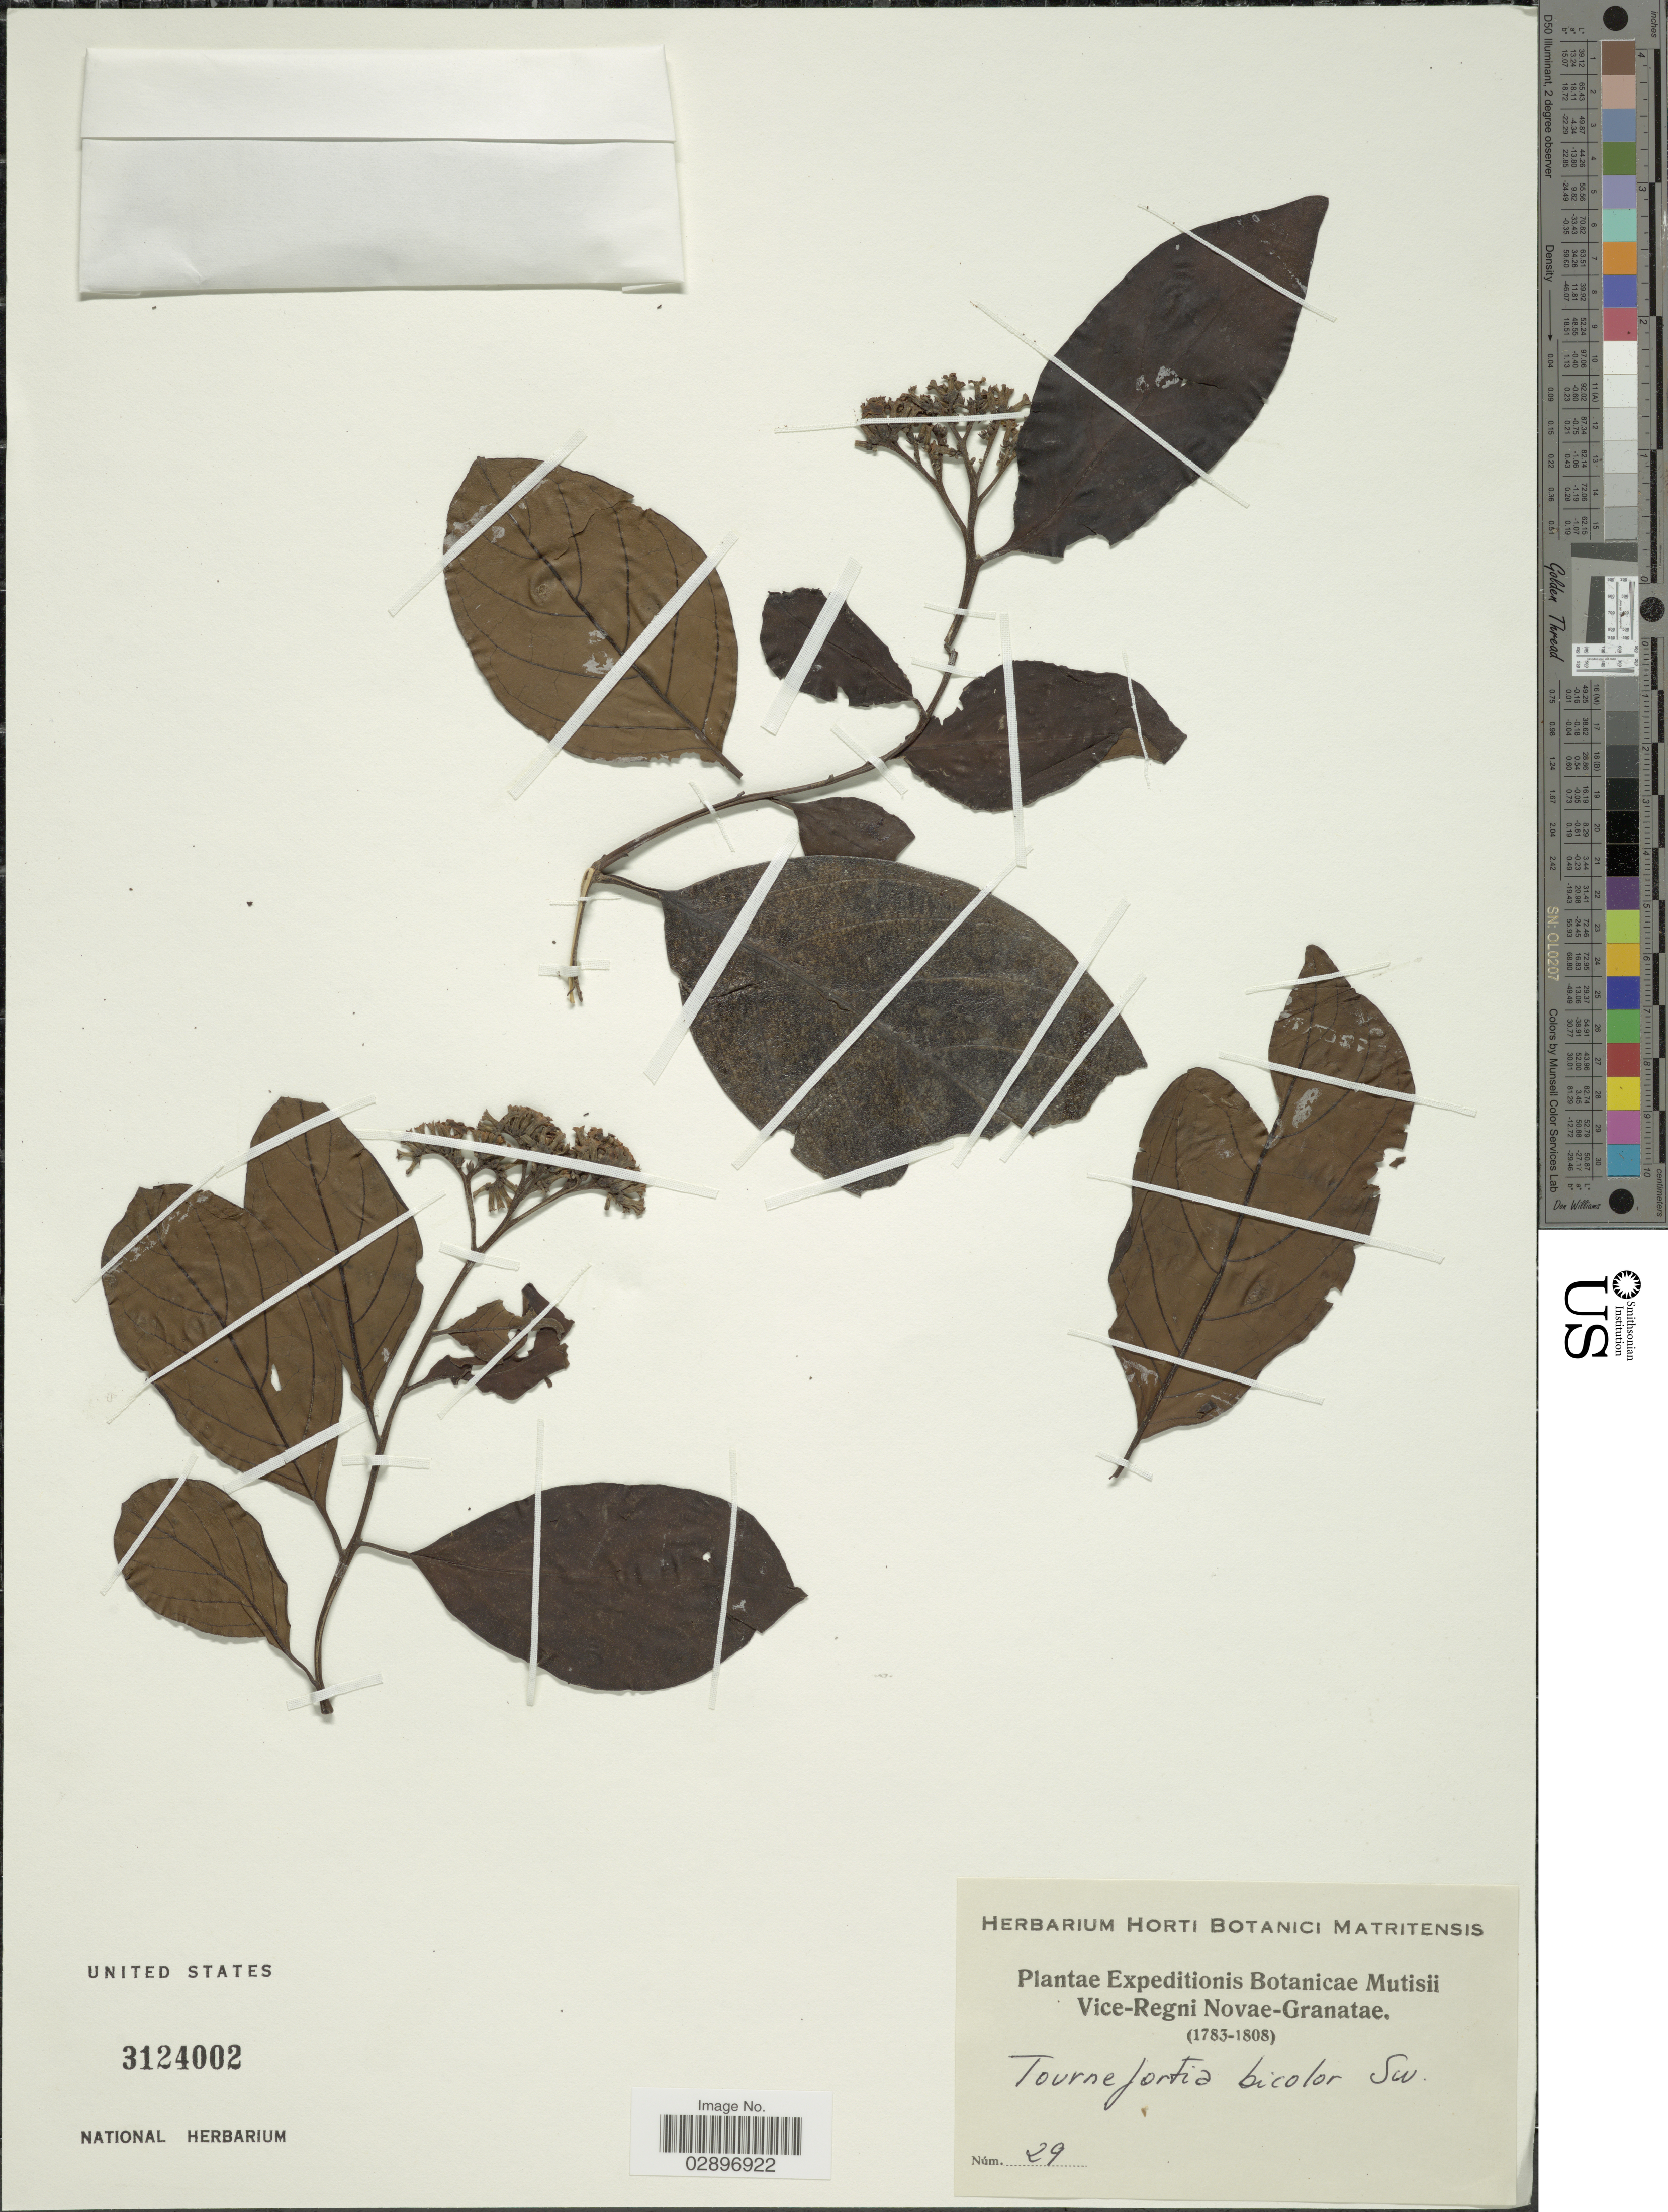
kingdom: Plantae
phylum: Tracheophyta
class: Magnoliopsida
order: Boraginales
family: Heliotropiaceae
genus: Tournefortia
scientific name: Tournefortia bicolor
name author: Sw.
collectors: ex herb. Horti Botanici Matritensis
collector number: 29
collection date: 1783/1808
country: Colombia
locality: Vice-Regni Novae-Granatae.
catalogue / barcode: US 3124002